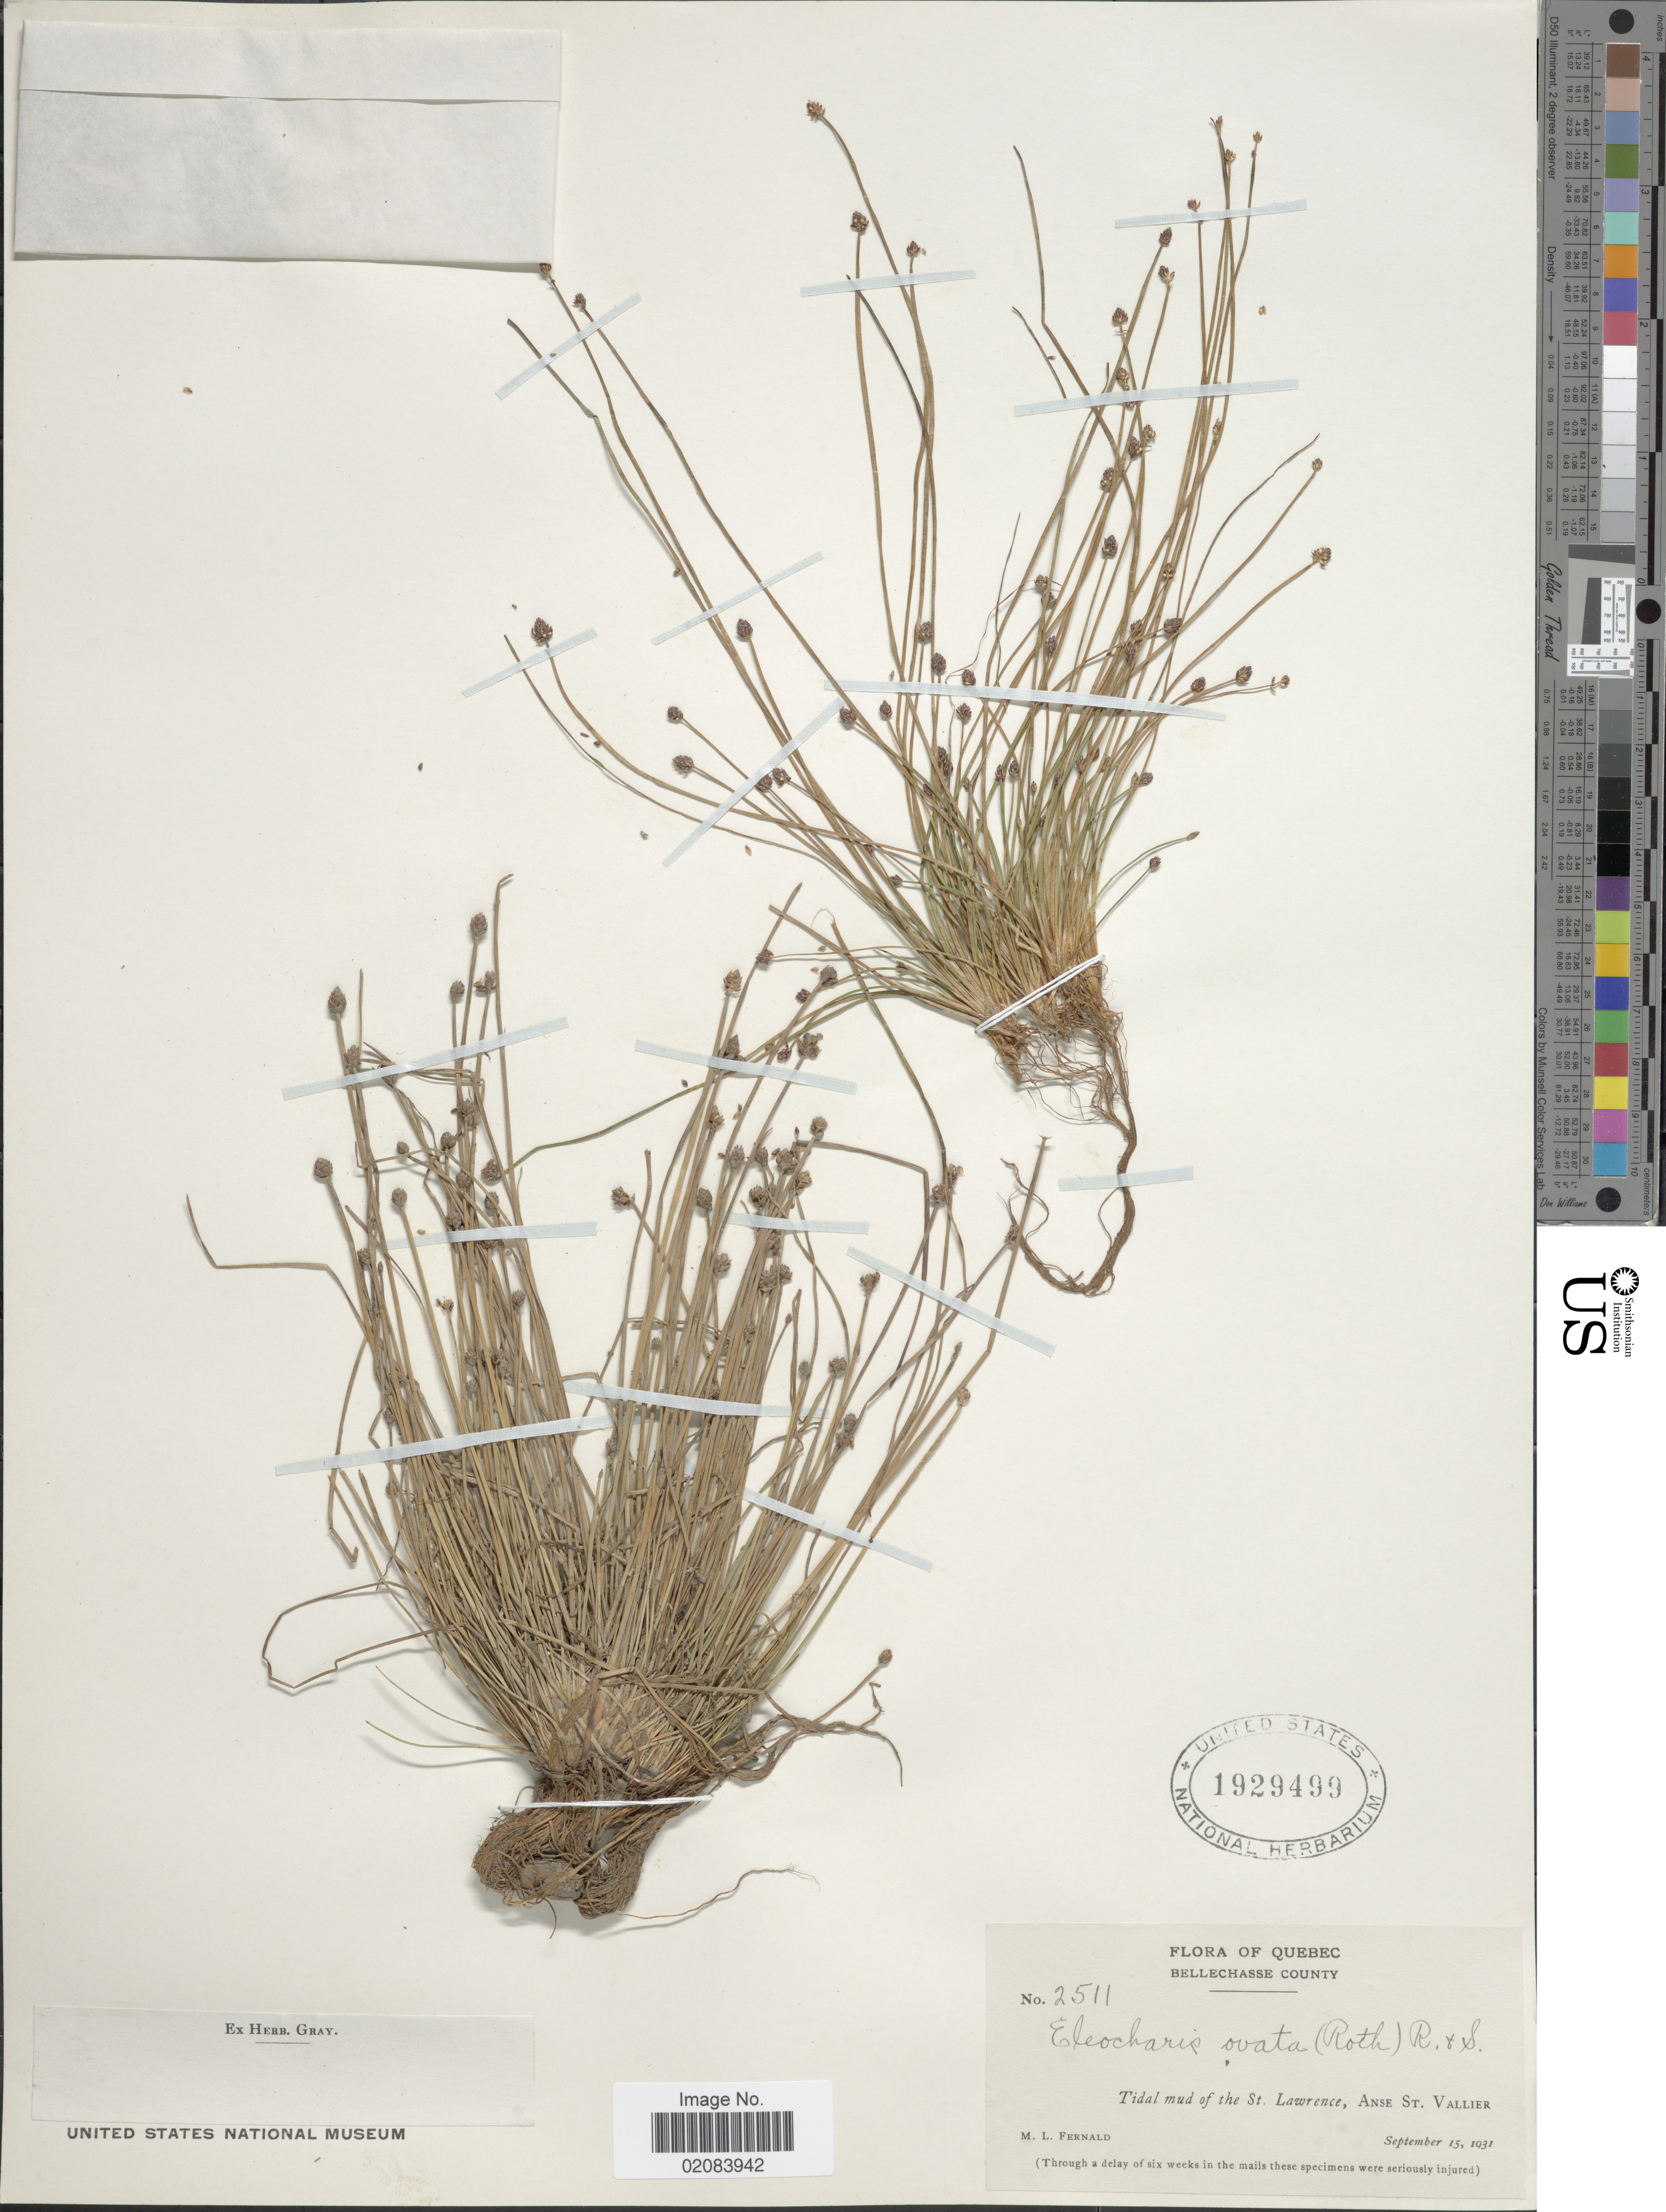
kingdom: Plantae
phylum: Tracheophyta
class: Liliopsida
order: Poales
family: Cyperaceae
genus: Eleocharis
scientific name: Eleocharis ovata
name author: (Roth) Roem. & Schult.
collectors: M. L. Fernald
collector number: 2511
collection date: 1931-09-15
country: Canada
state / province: Quebec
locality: Bellechasse County. St. Lawrence, Anse St. Vallier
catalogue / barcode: US 1929499